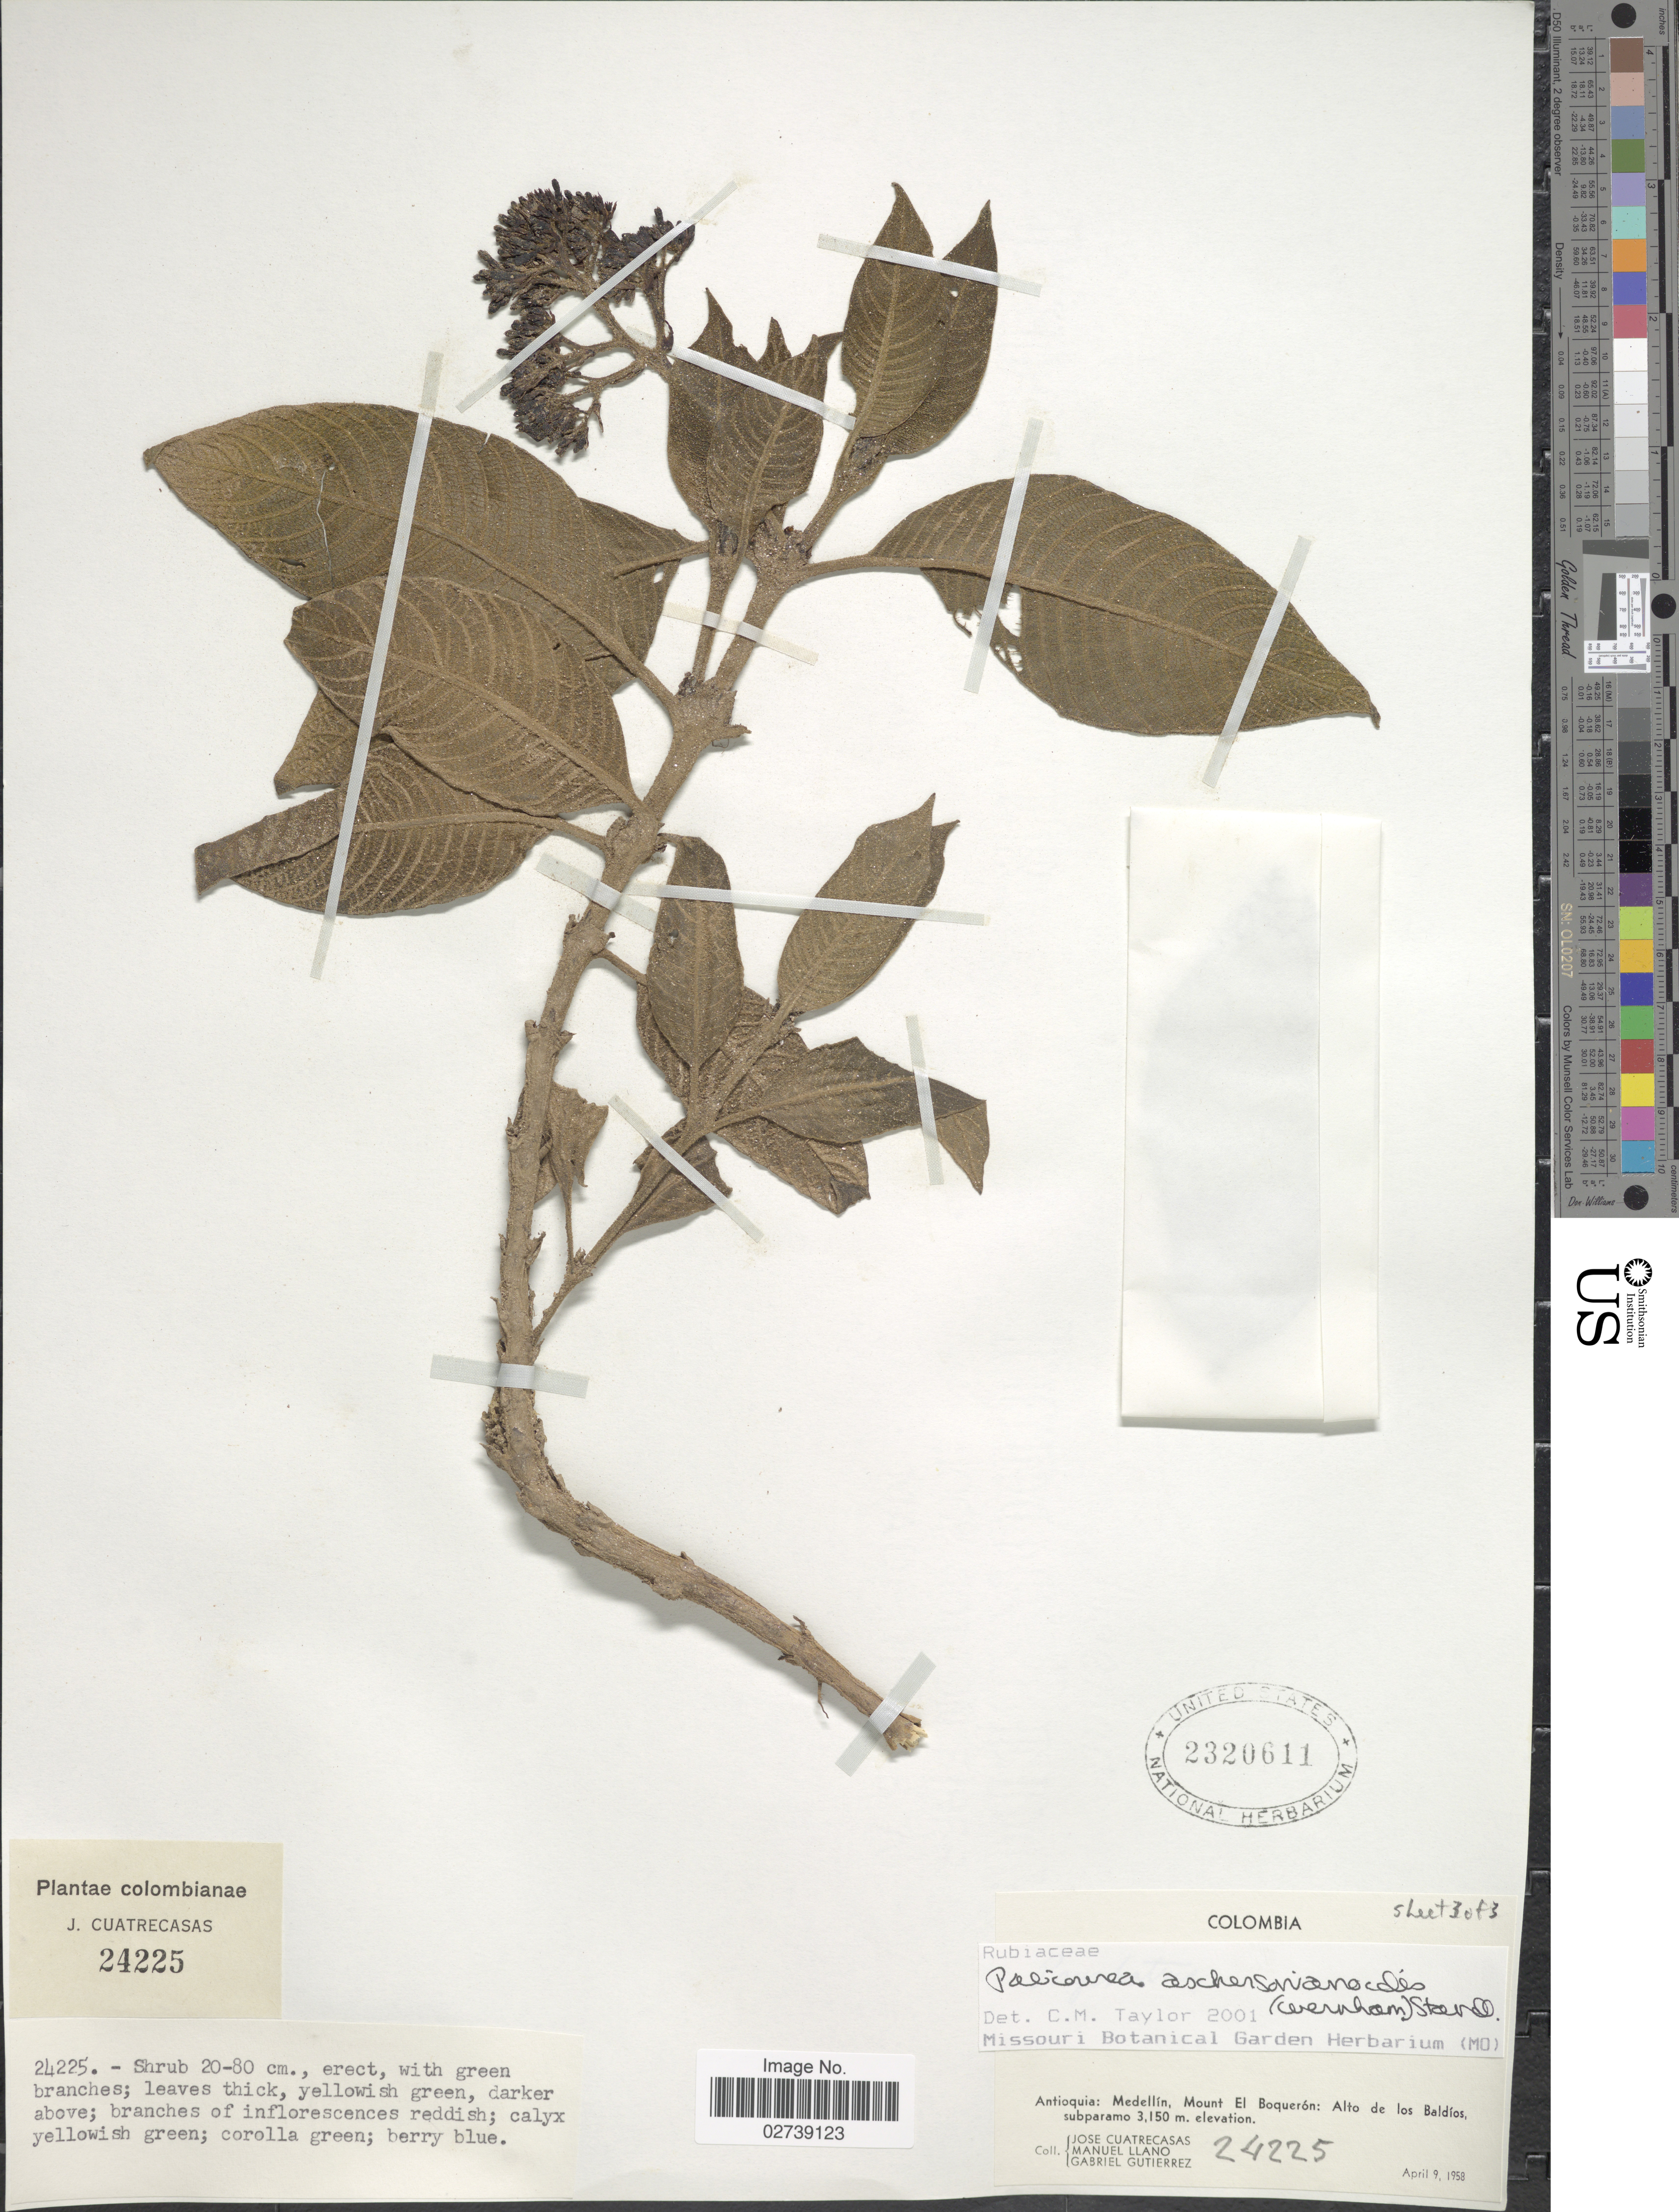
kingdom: Plantae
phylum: Tracheophyta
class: Magnoliopsida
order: Gentianales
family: Rubiaceae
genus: Palicourea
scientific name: Palicourea aschersonianoides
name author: Steyerm.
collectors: J. Cuatrecasas, M. Llano & G. Gutierrez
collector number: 24225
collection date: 1958-04-09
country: Colombia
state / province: Antioquia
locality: Medellin, Mount El Boqueron: Alto de los Baldios.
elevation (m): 3150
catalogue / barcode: US 2320611